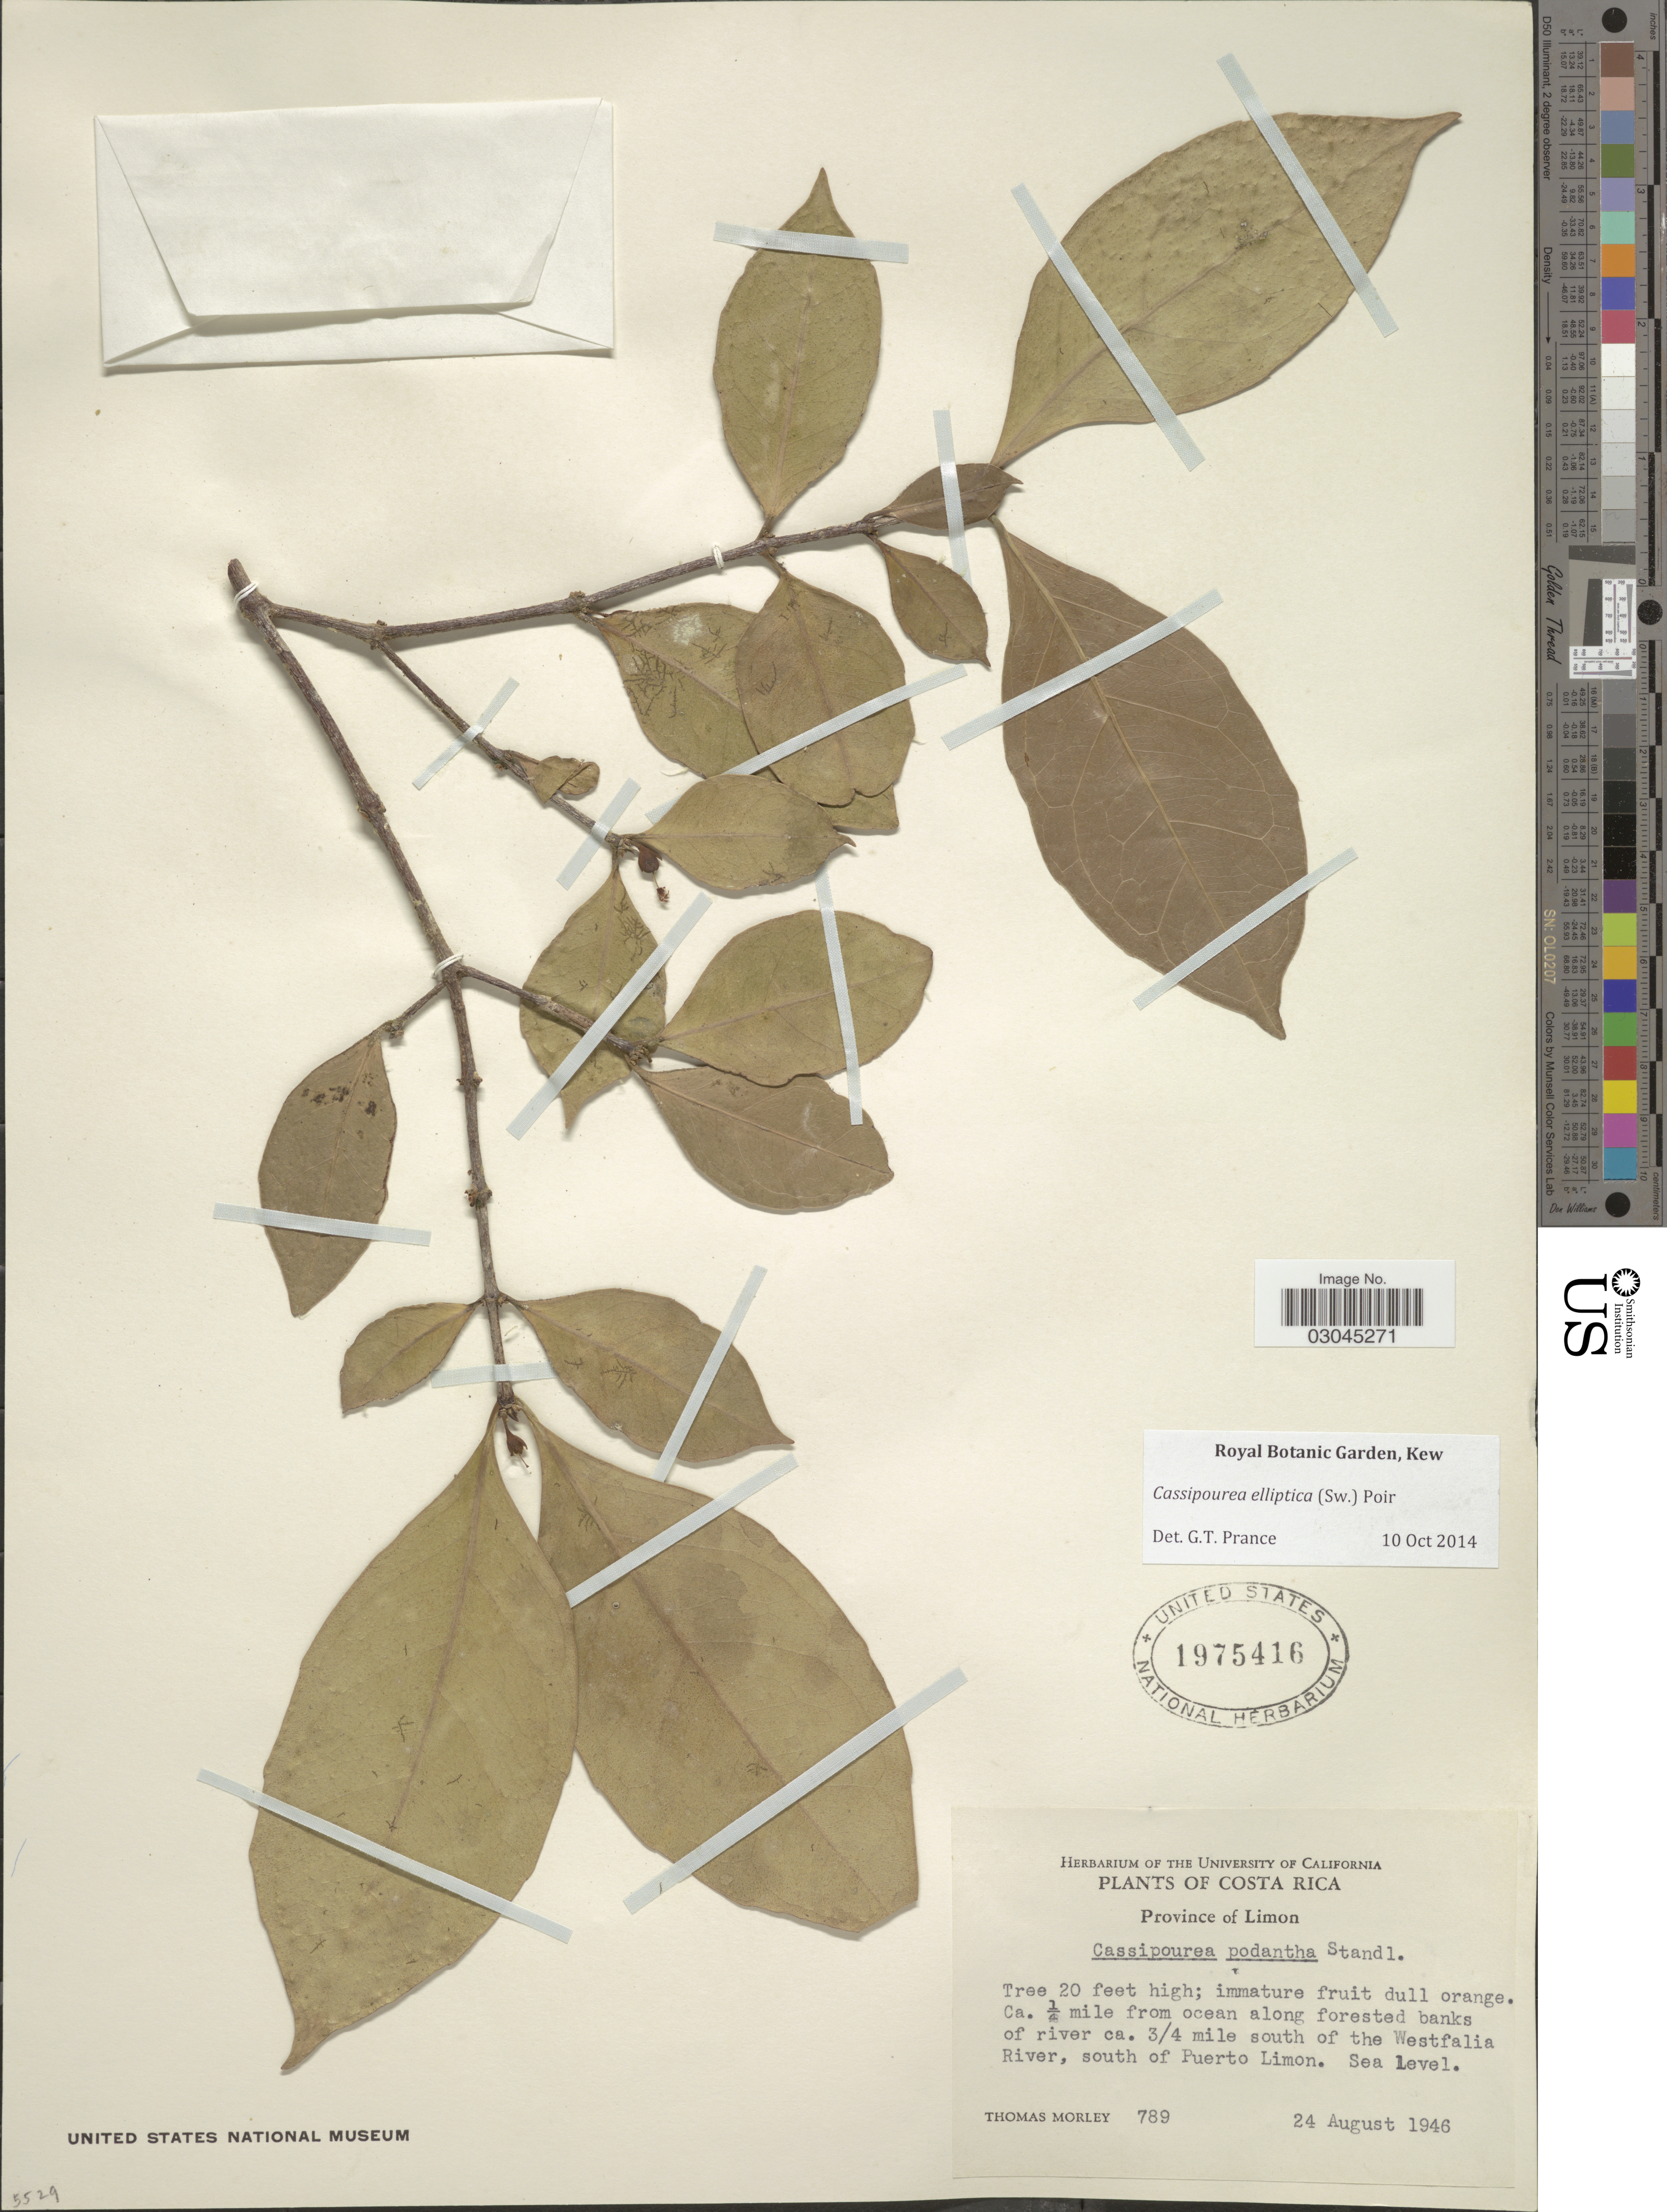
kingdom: Plantae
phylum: Tracheophyta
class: Magnoliopsida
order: Malpighiales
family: Rhizophoraceae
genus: Cassipourea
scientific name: Cassipourea elliptica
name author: (Sw.) Poir.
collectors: T. Morley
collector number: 789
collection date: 1946-08-24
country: Costa Rica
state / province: Limón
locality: Ca. 1/4 mile from ocean along forested banks of river ca. 3/4 mile south of the Westfalia River, south of Puerto Limon.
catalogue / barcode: US 1975416